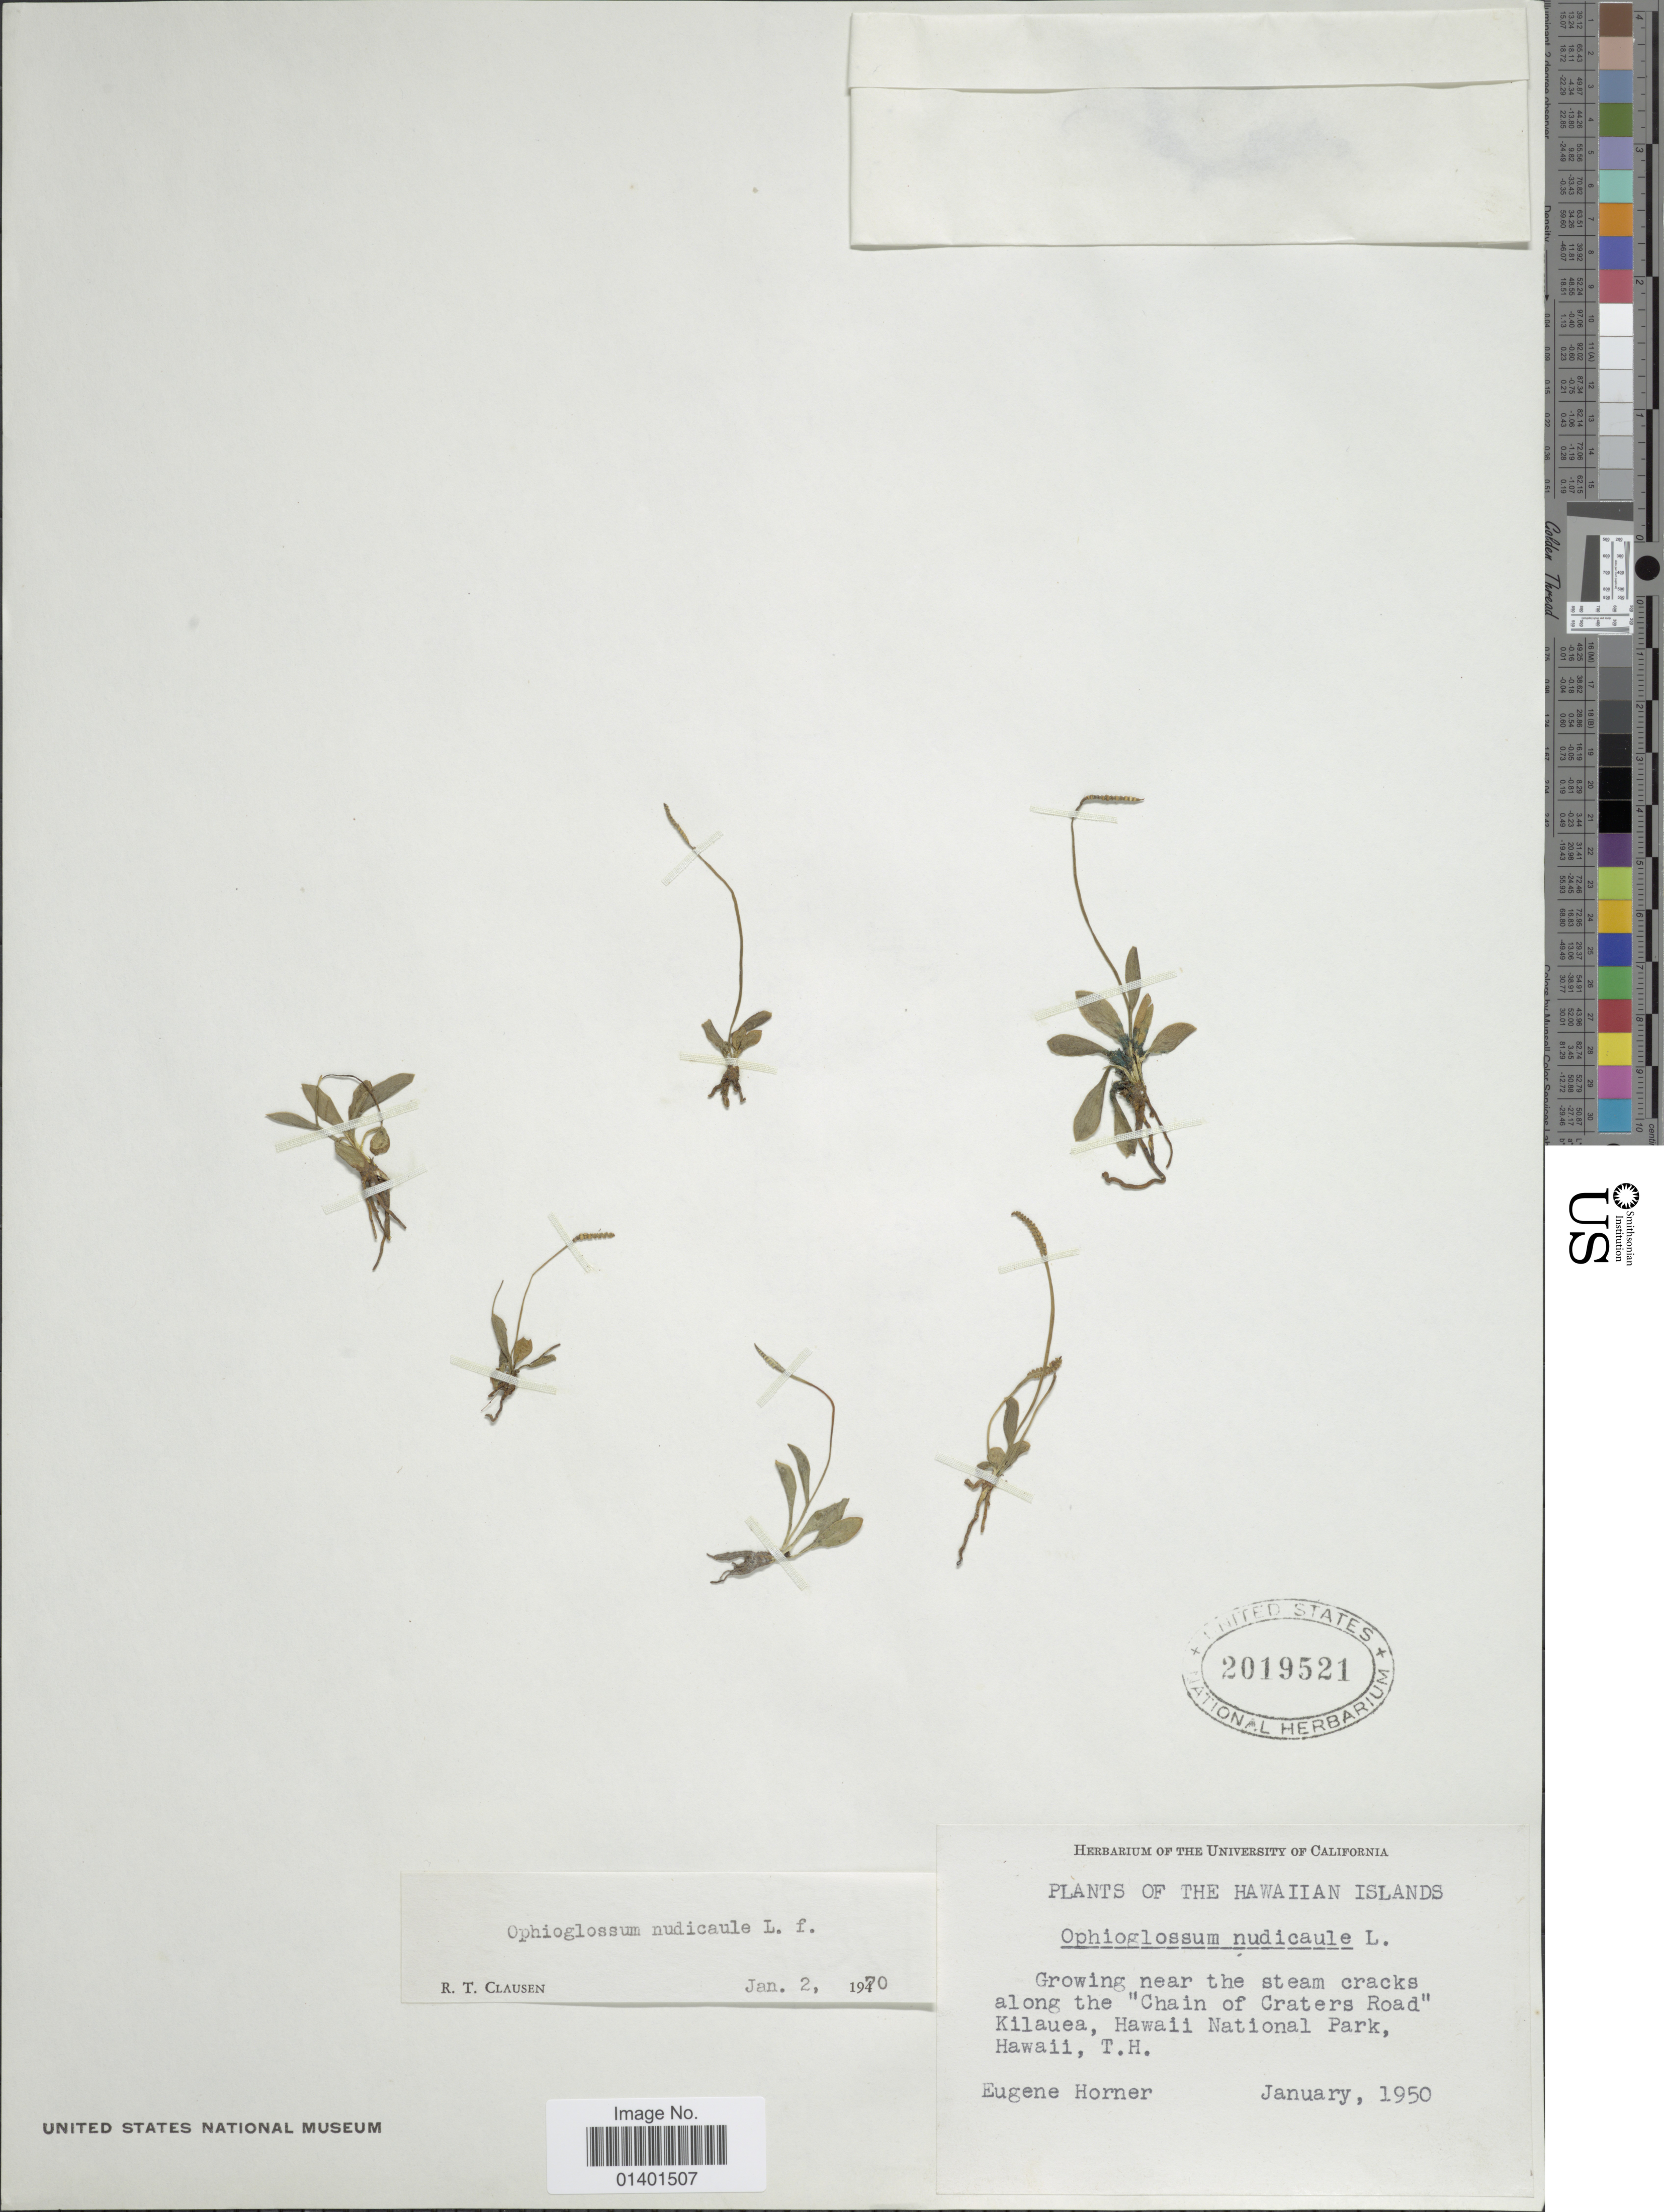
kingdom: Plantae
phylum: Tracheophyta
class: Polypodiopsida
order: Ophioglossales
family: Ophioglossaceae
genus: Ophioglossum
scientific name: Ophioglossum nudicaule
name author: L. f.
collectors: E. Horner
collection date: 1950-01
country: United States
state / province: Hawaii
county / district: Hawaii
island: Hawaii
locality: Along the "Chain of Craters Road" Kilauea, Hawaii National Park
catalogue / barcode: US 2019521